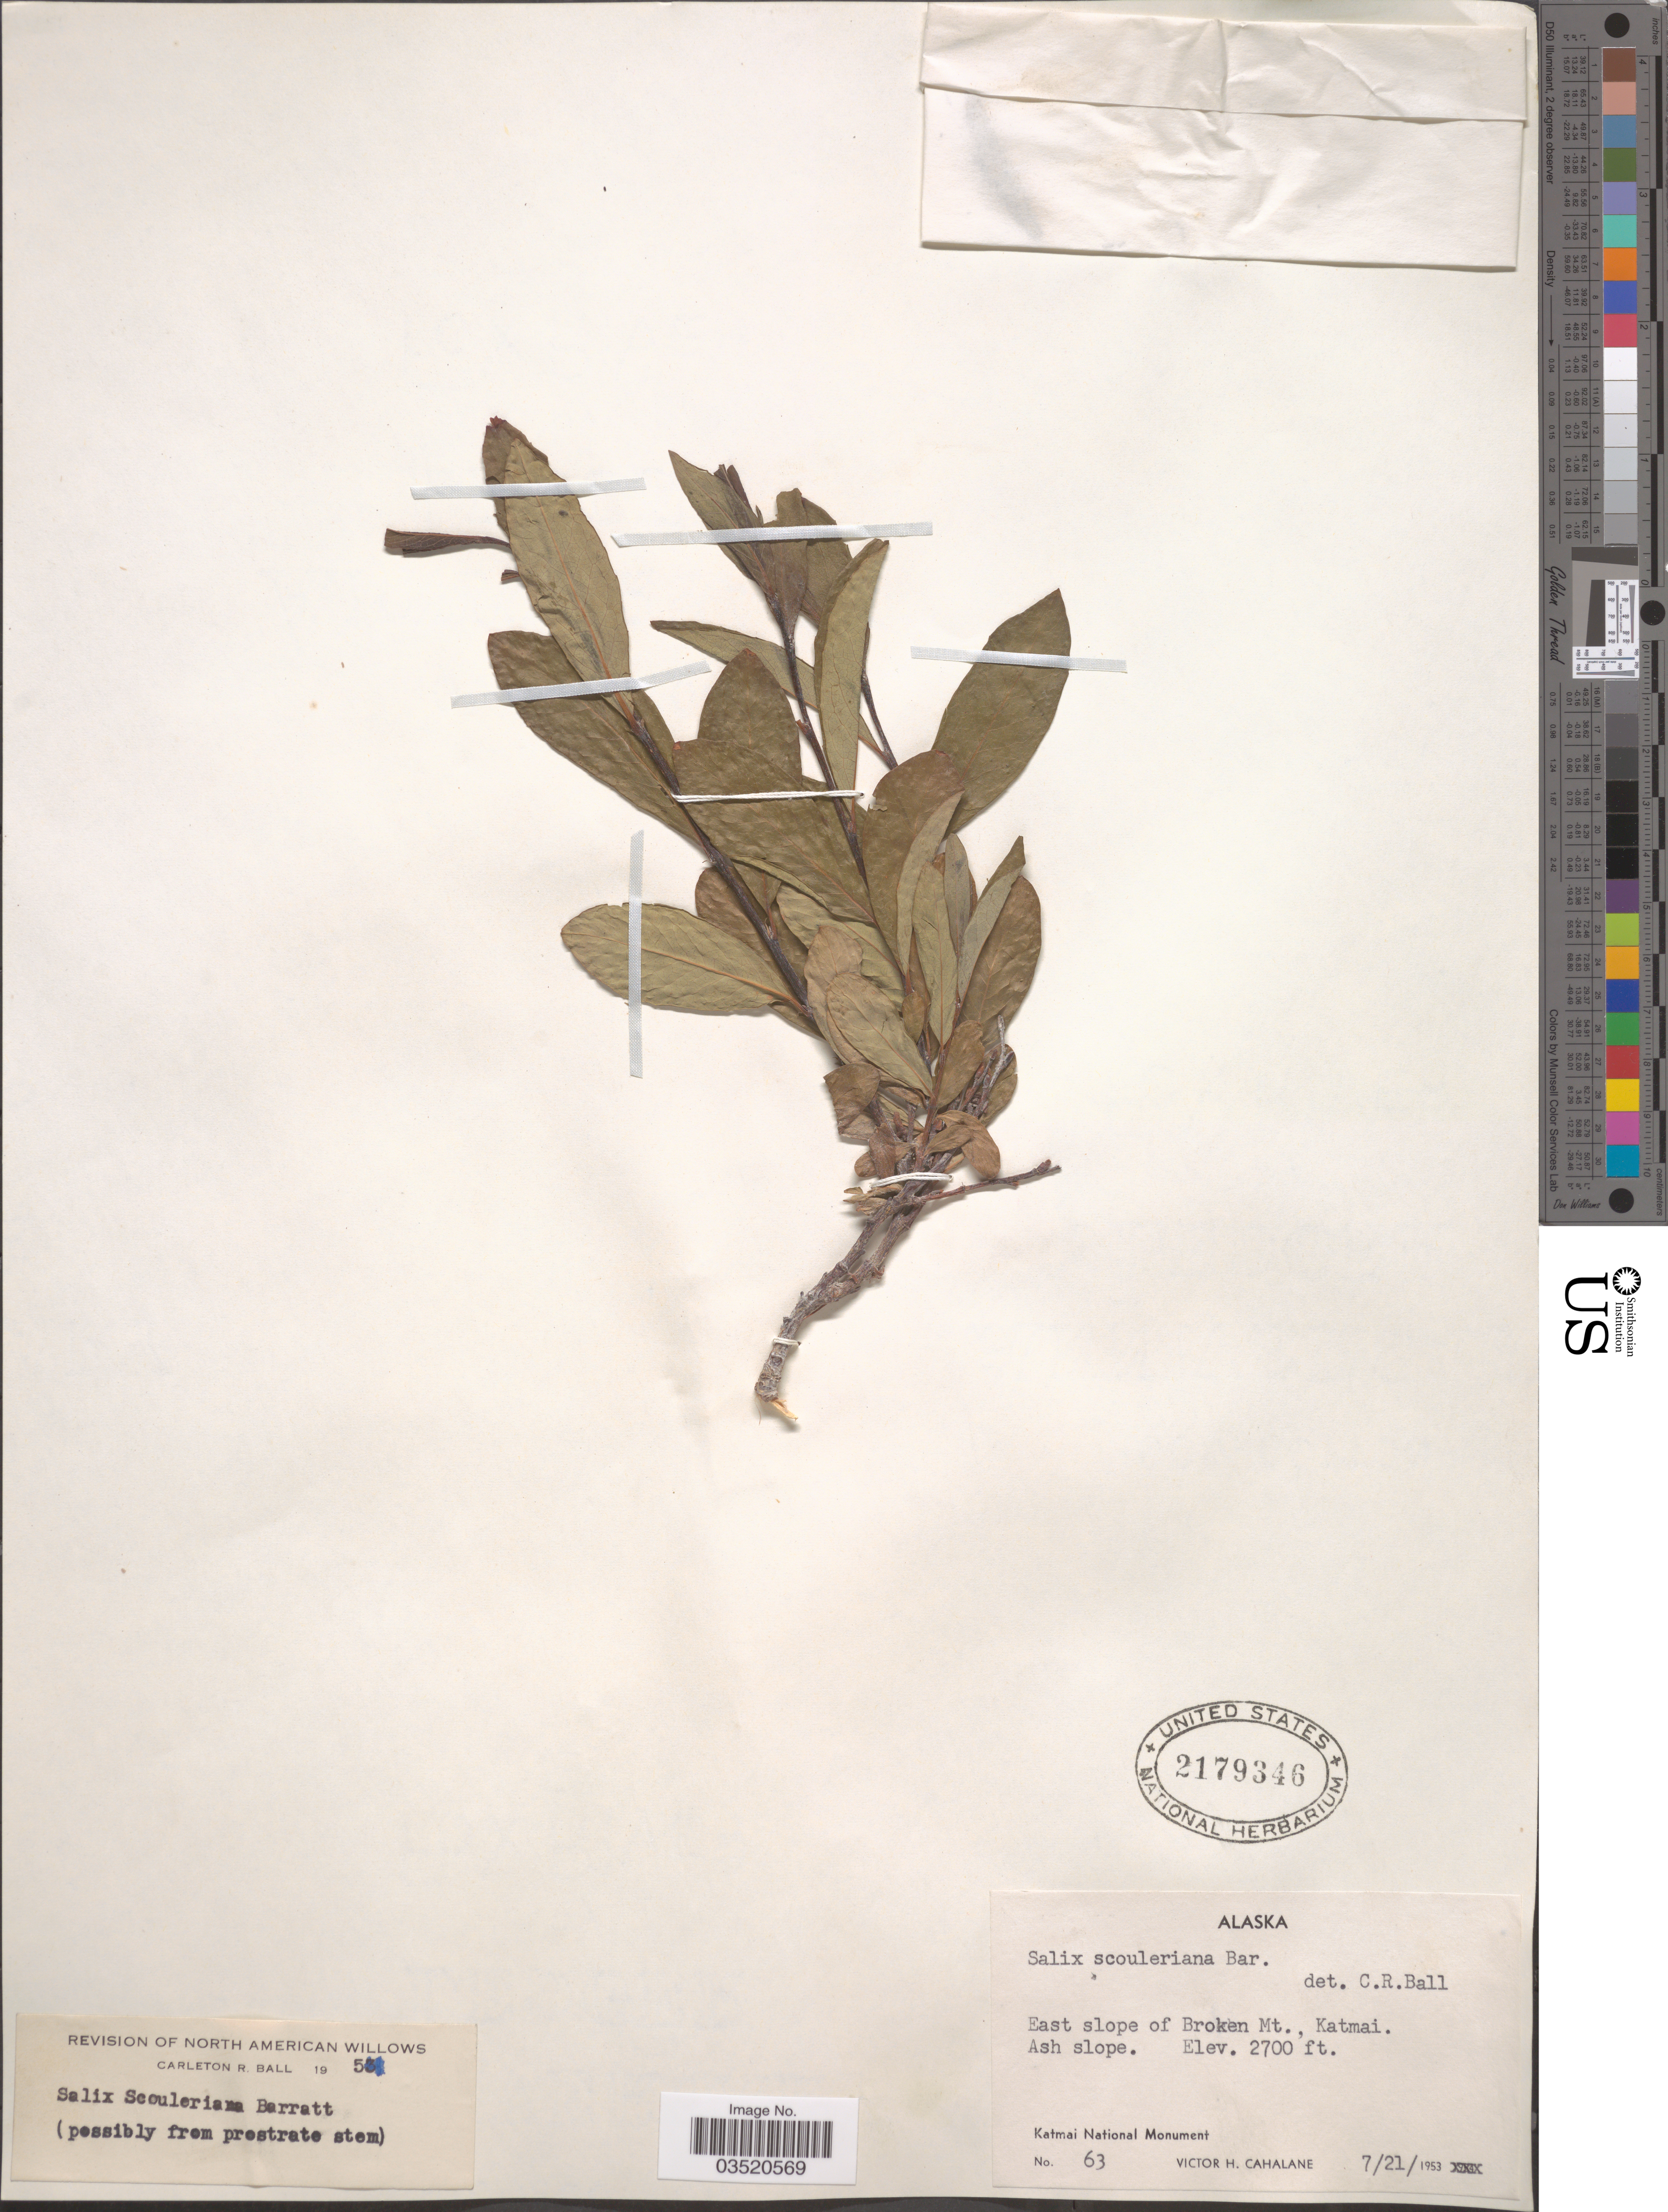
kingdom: Plantae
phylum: Tracheophyta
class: Magnoliopsida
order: Malpighiales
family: Salicaceae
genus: Salix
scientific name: Salix scouleriana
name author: Barratt ex Hook.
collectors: V. Cahalane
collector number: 63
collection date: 1953-07-21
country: United States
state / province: Alaska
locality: East slope of Broken Mt., Katmai. Katmai National Monument.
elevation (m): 823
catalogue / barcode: US 2179346